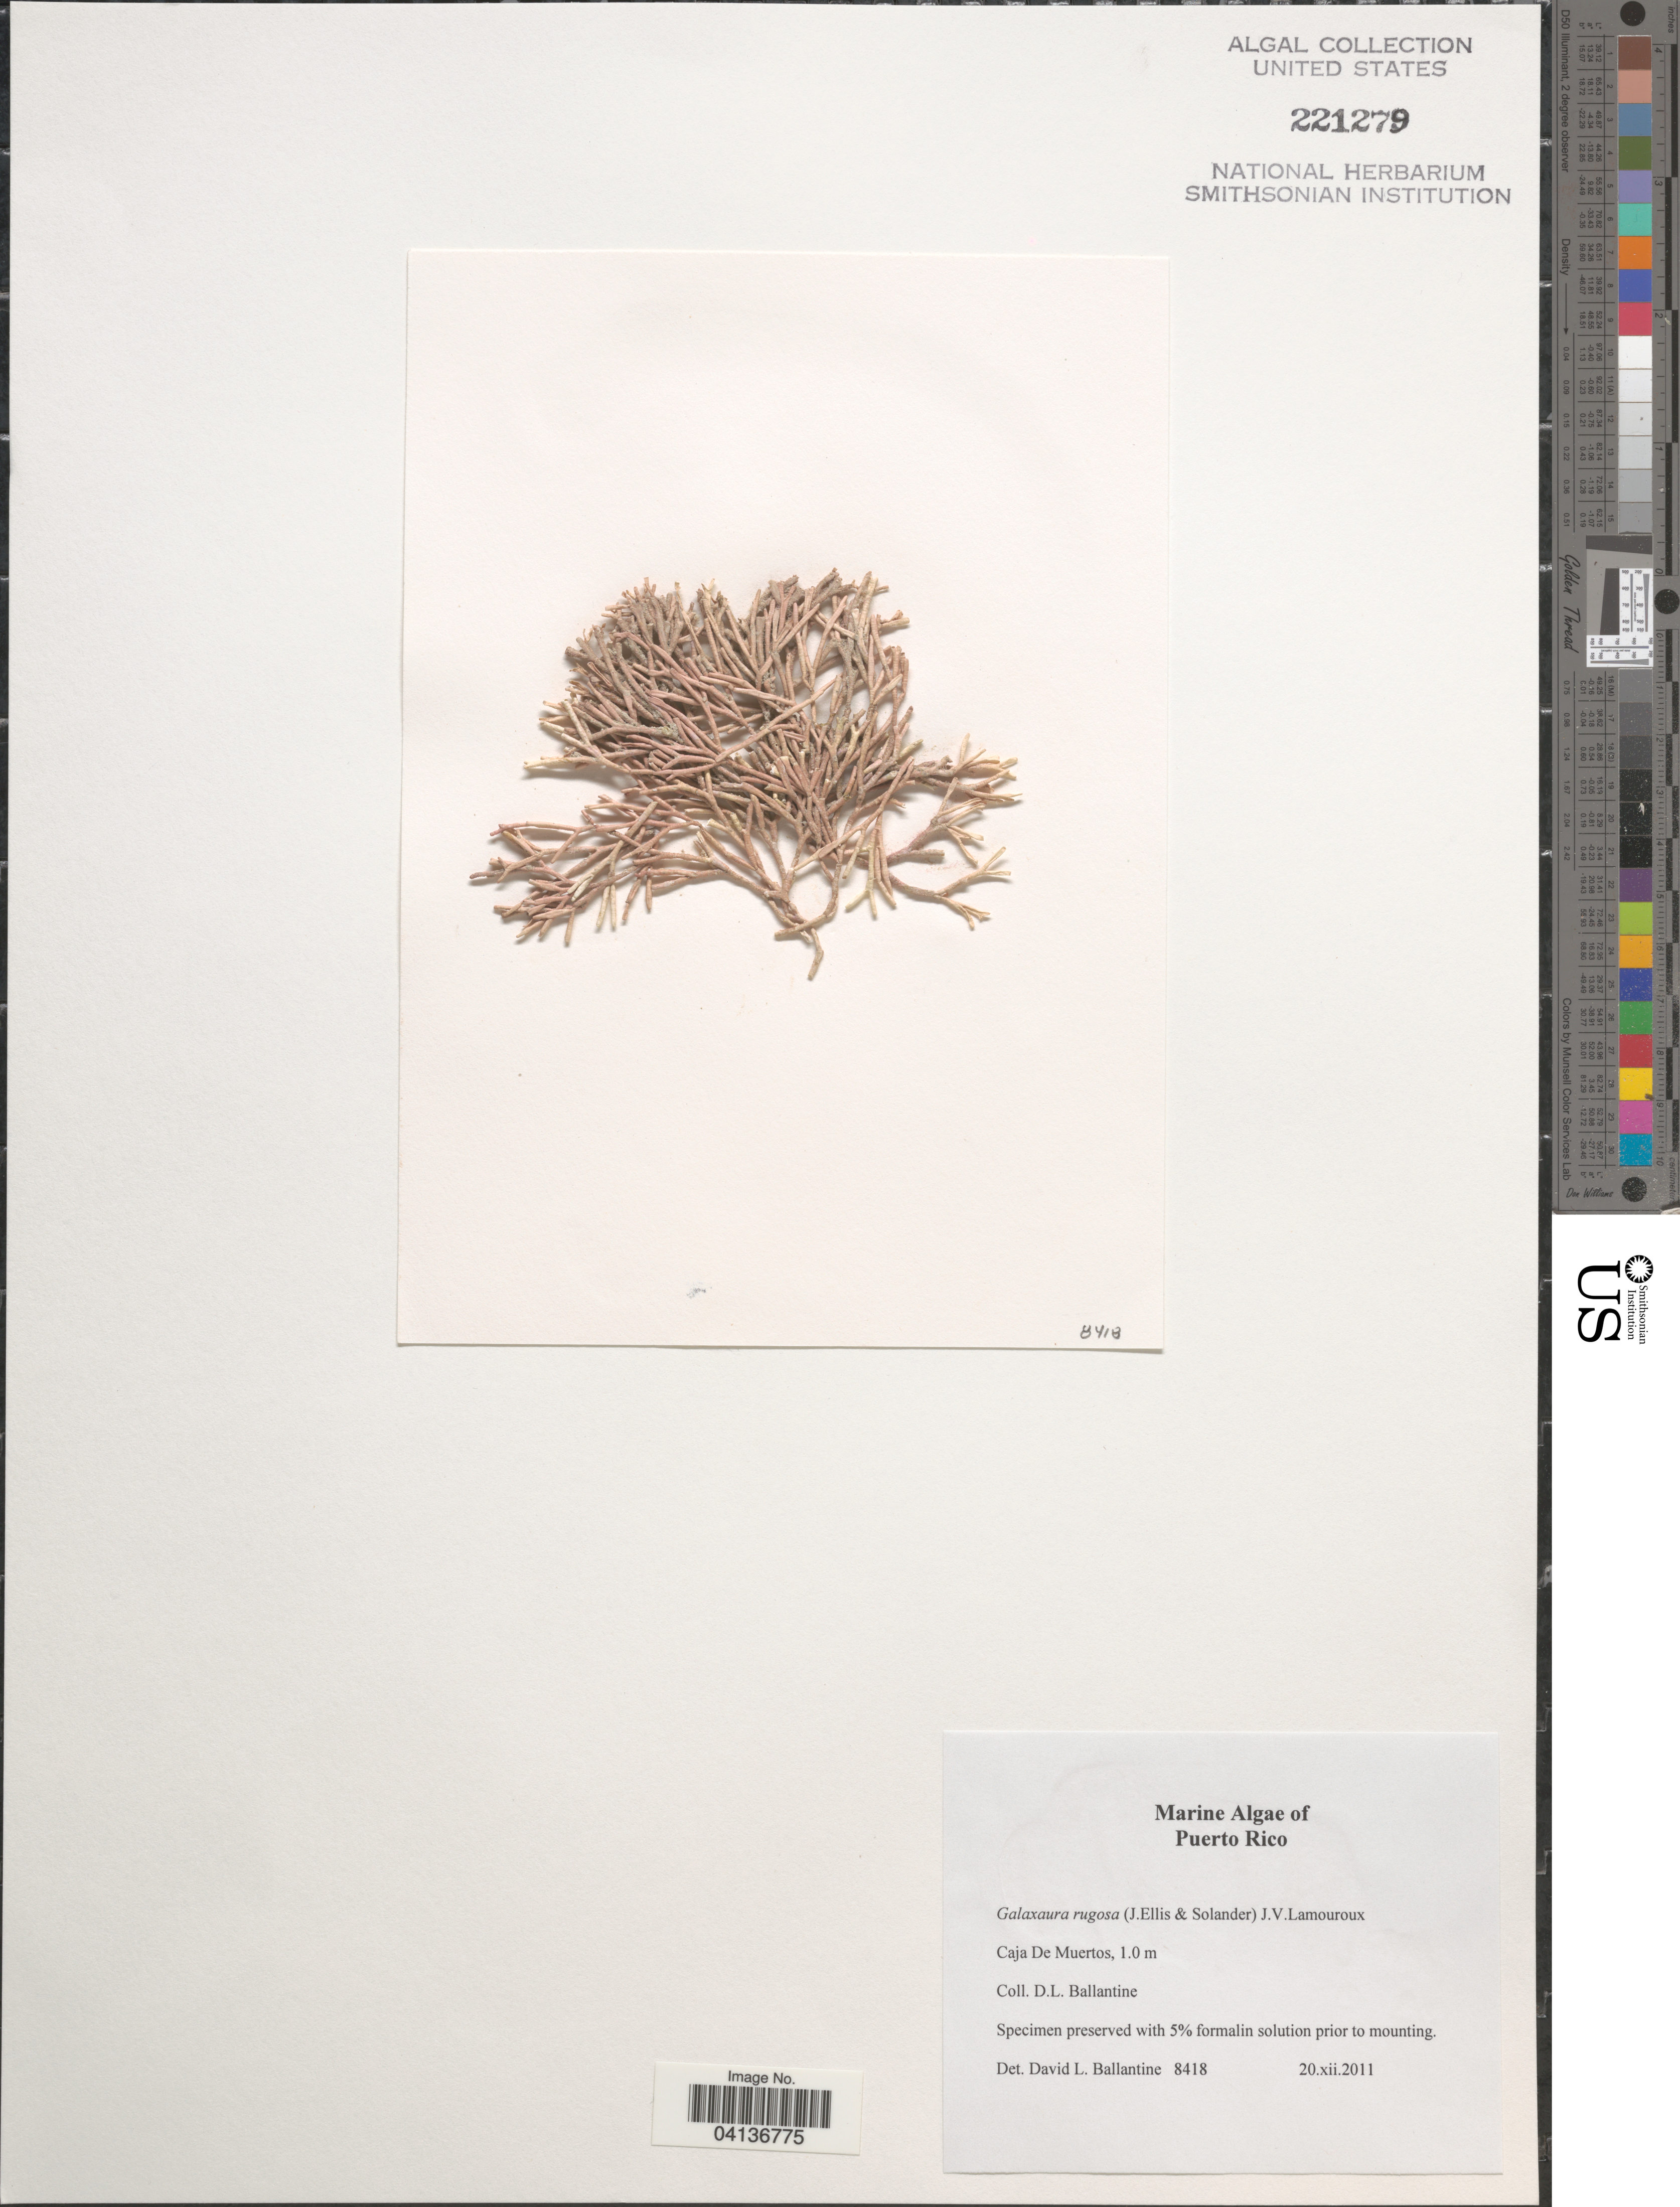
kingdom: Plantae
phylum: Rhodophyta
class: Florideophyceae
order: Nemaliales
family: Galaxauraceae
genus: Galaxaura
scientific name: Galaxaura rugosa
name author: (Ellis & Sol.) J.V.Lamouroux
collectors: D.L. Ballantine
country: Puerto Rico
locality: Caja De Muertos.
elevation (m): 1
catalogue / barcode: US 221279